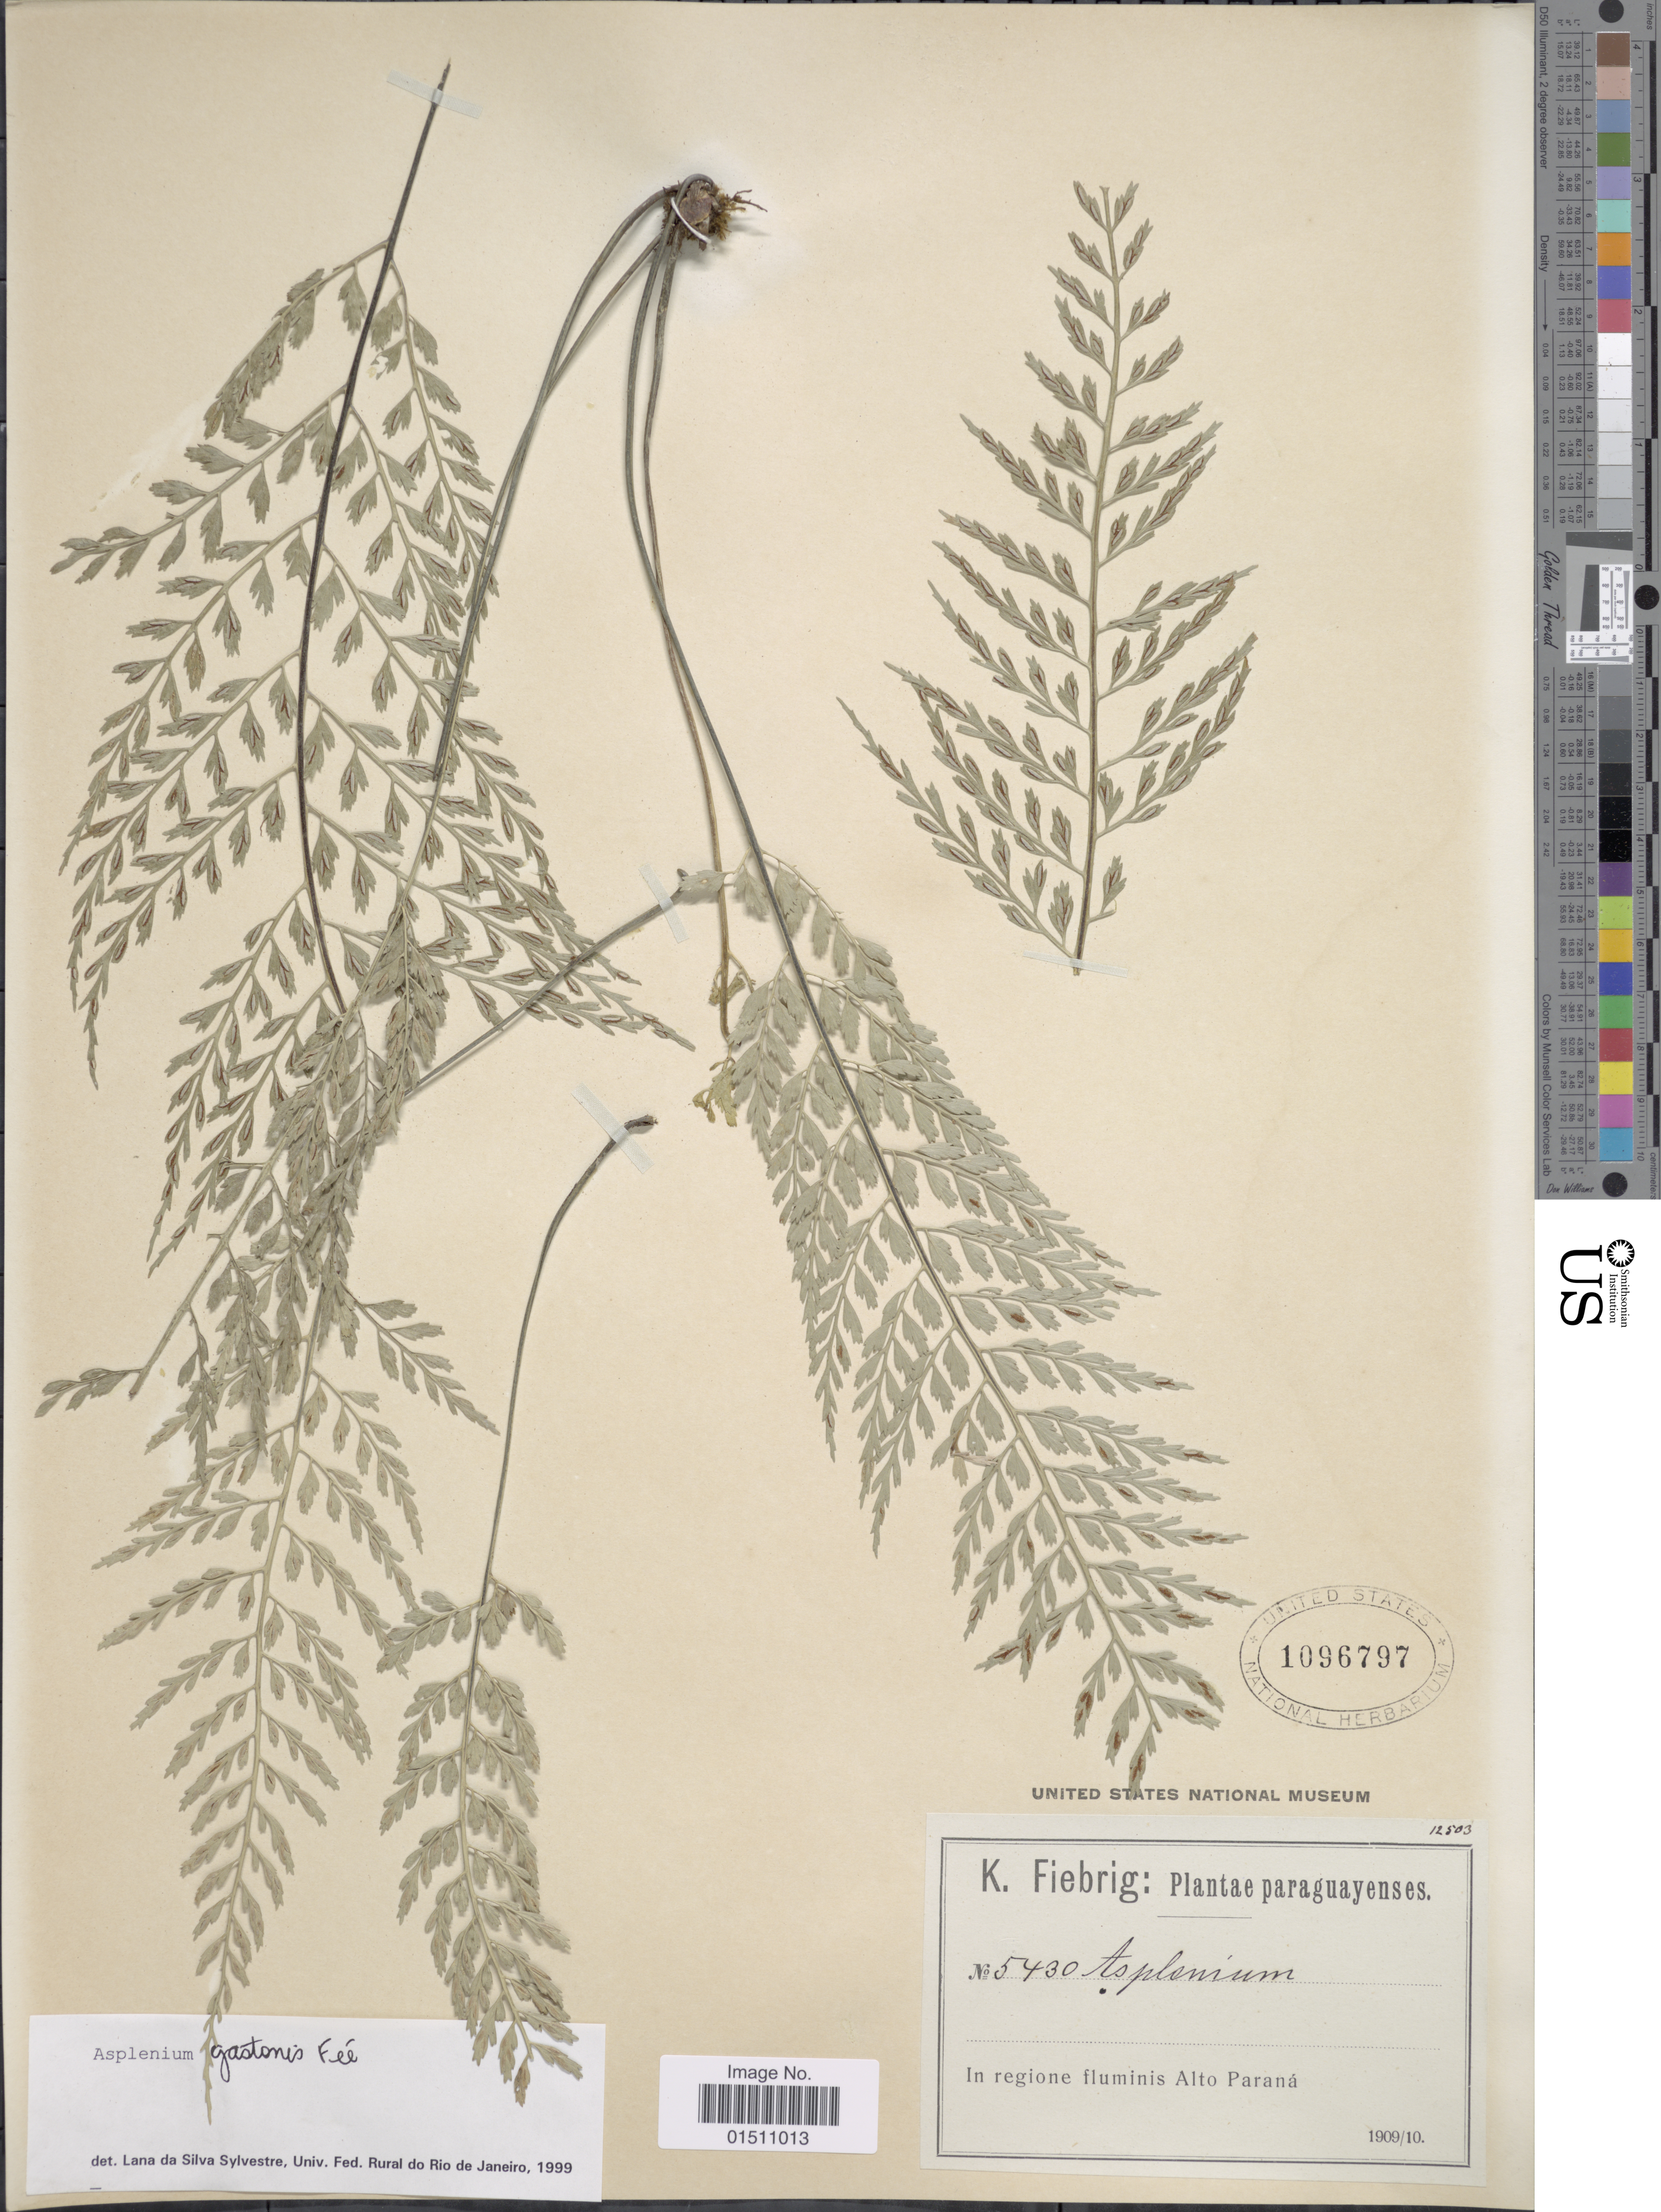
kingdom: Plantae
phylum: Tracheophyta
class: Polypodiopsida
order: Polypodiales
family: Aspleniaceae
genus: Asplenium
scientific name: Asplenium gastonis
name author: Fée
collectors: K. Fiebrig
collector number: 5430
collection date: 1909/1910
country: Paraguay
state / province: Alto Parana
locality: Paraguayenses, In regione fluminis Alto Paraná.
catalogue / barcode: US 1096797